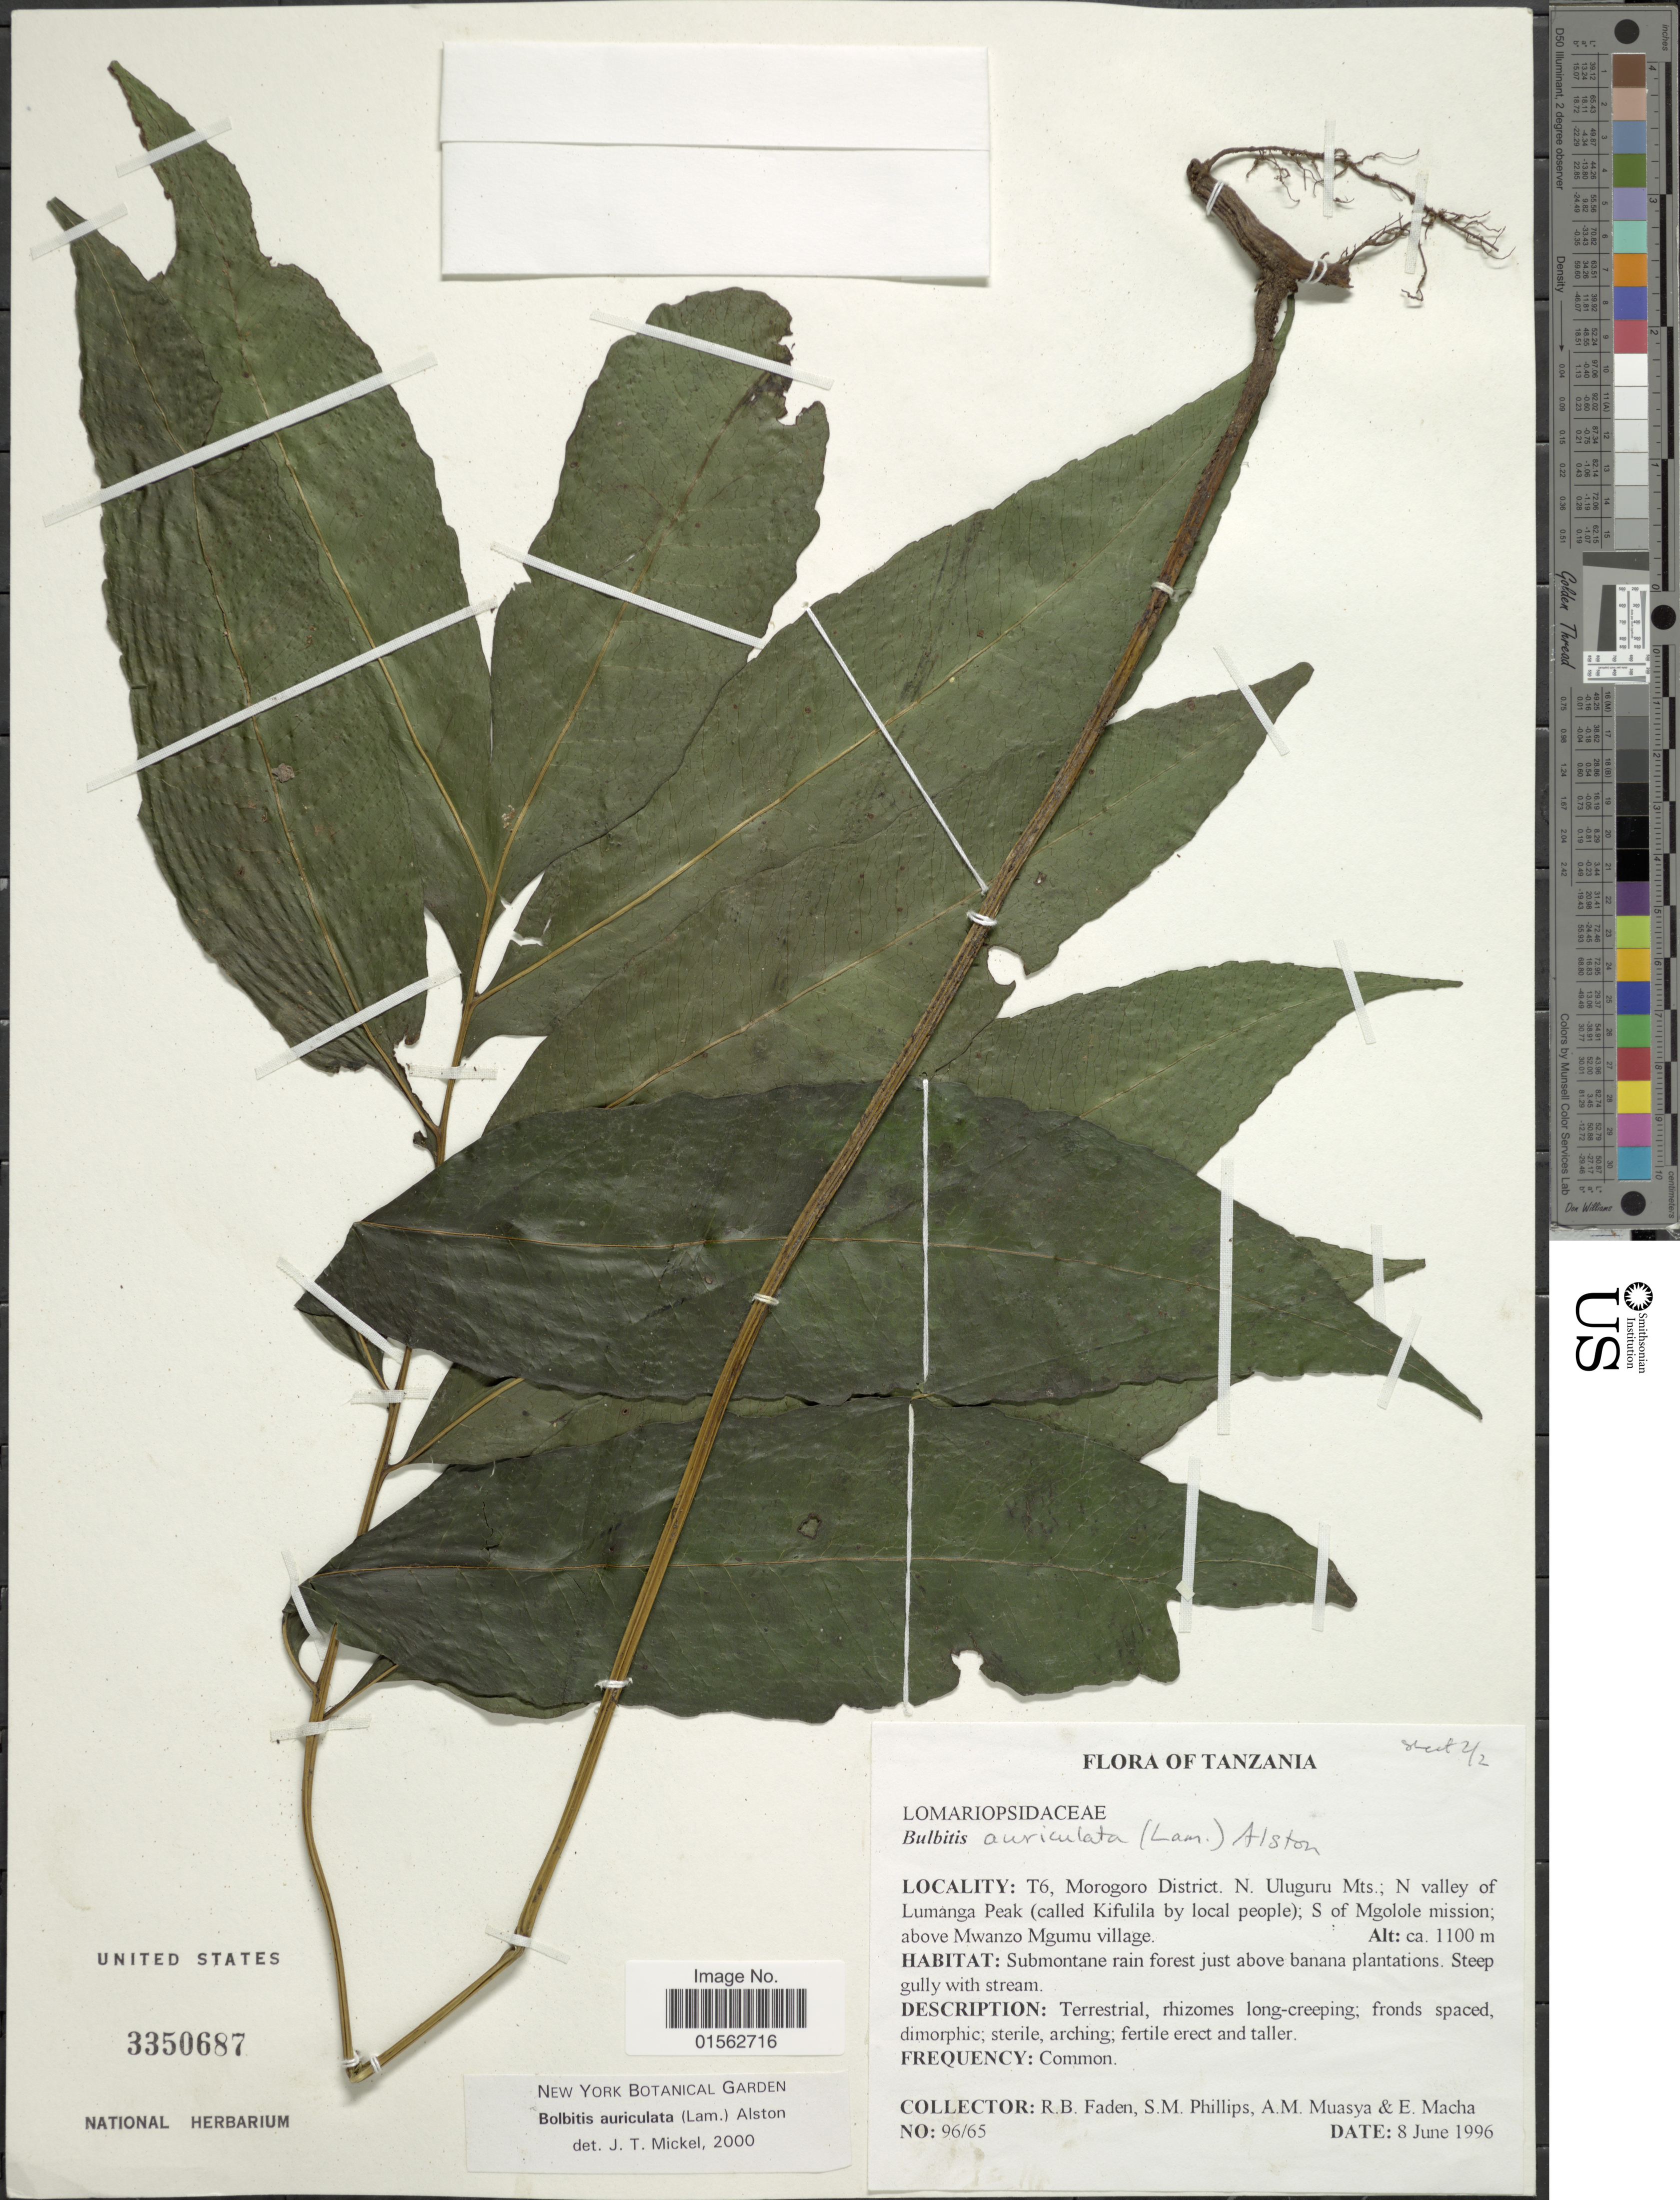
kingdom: Plantae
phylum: Tracheophyta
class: Polypodiopsida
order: Polypodiales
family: Dryopteridaceae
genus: Bolbitis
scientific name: Bolbitis auriculata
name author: (Lam.) Alston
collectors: R. B. Faden, S. M. Phillips, A. Muasya & E. Macha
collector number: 96/65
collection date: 1996-06-08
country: Tanzania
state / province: Morogoro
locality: Tanzania, T6, Morogoro District., N. Uluguru Mts.; N valley of Lumanga Peak (called Kifulila by local people); S of Mgolole mission; above Mwanzo Mgumu village, submontane rain forest just above banana plantations, steep gully with stream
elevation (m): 1100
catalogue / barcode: US 3350687